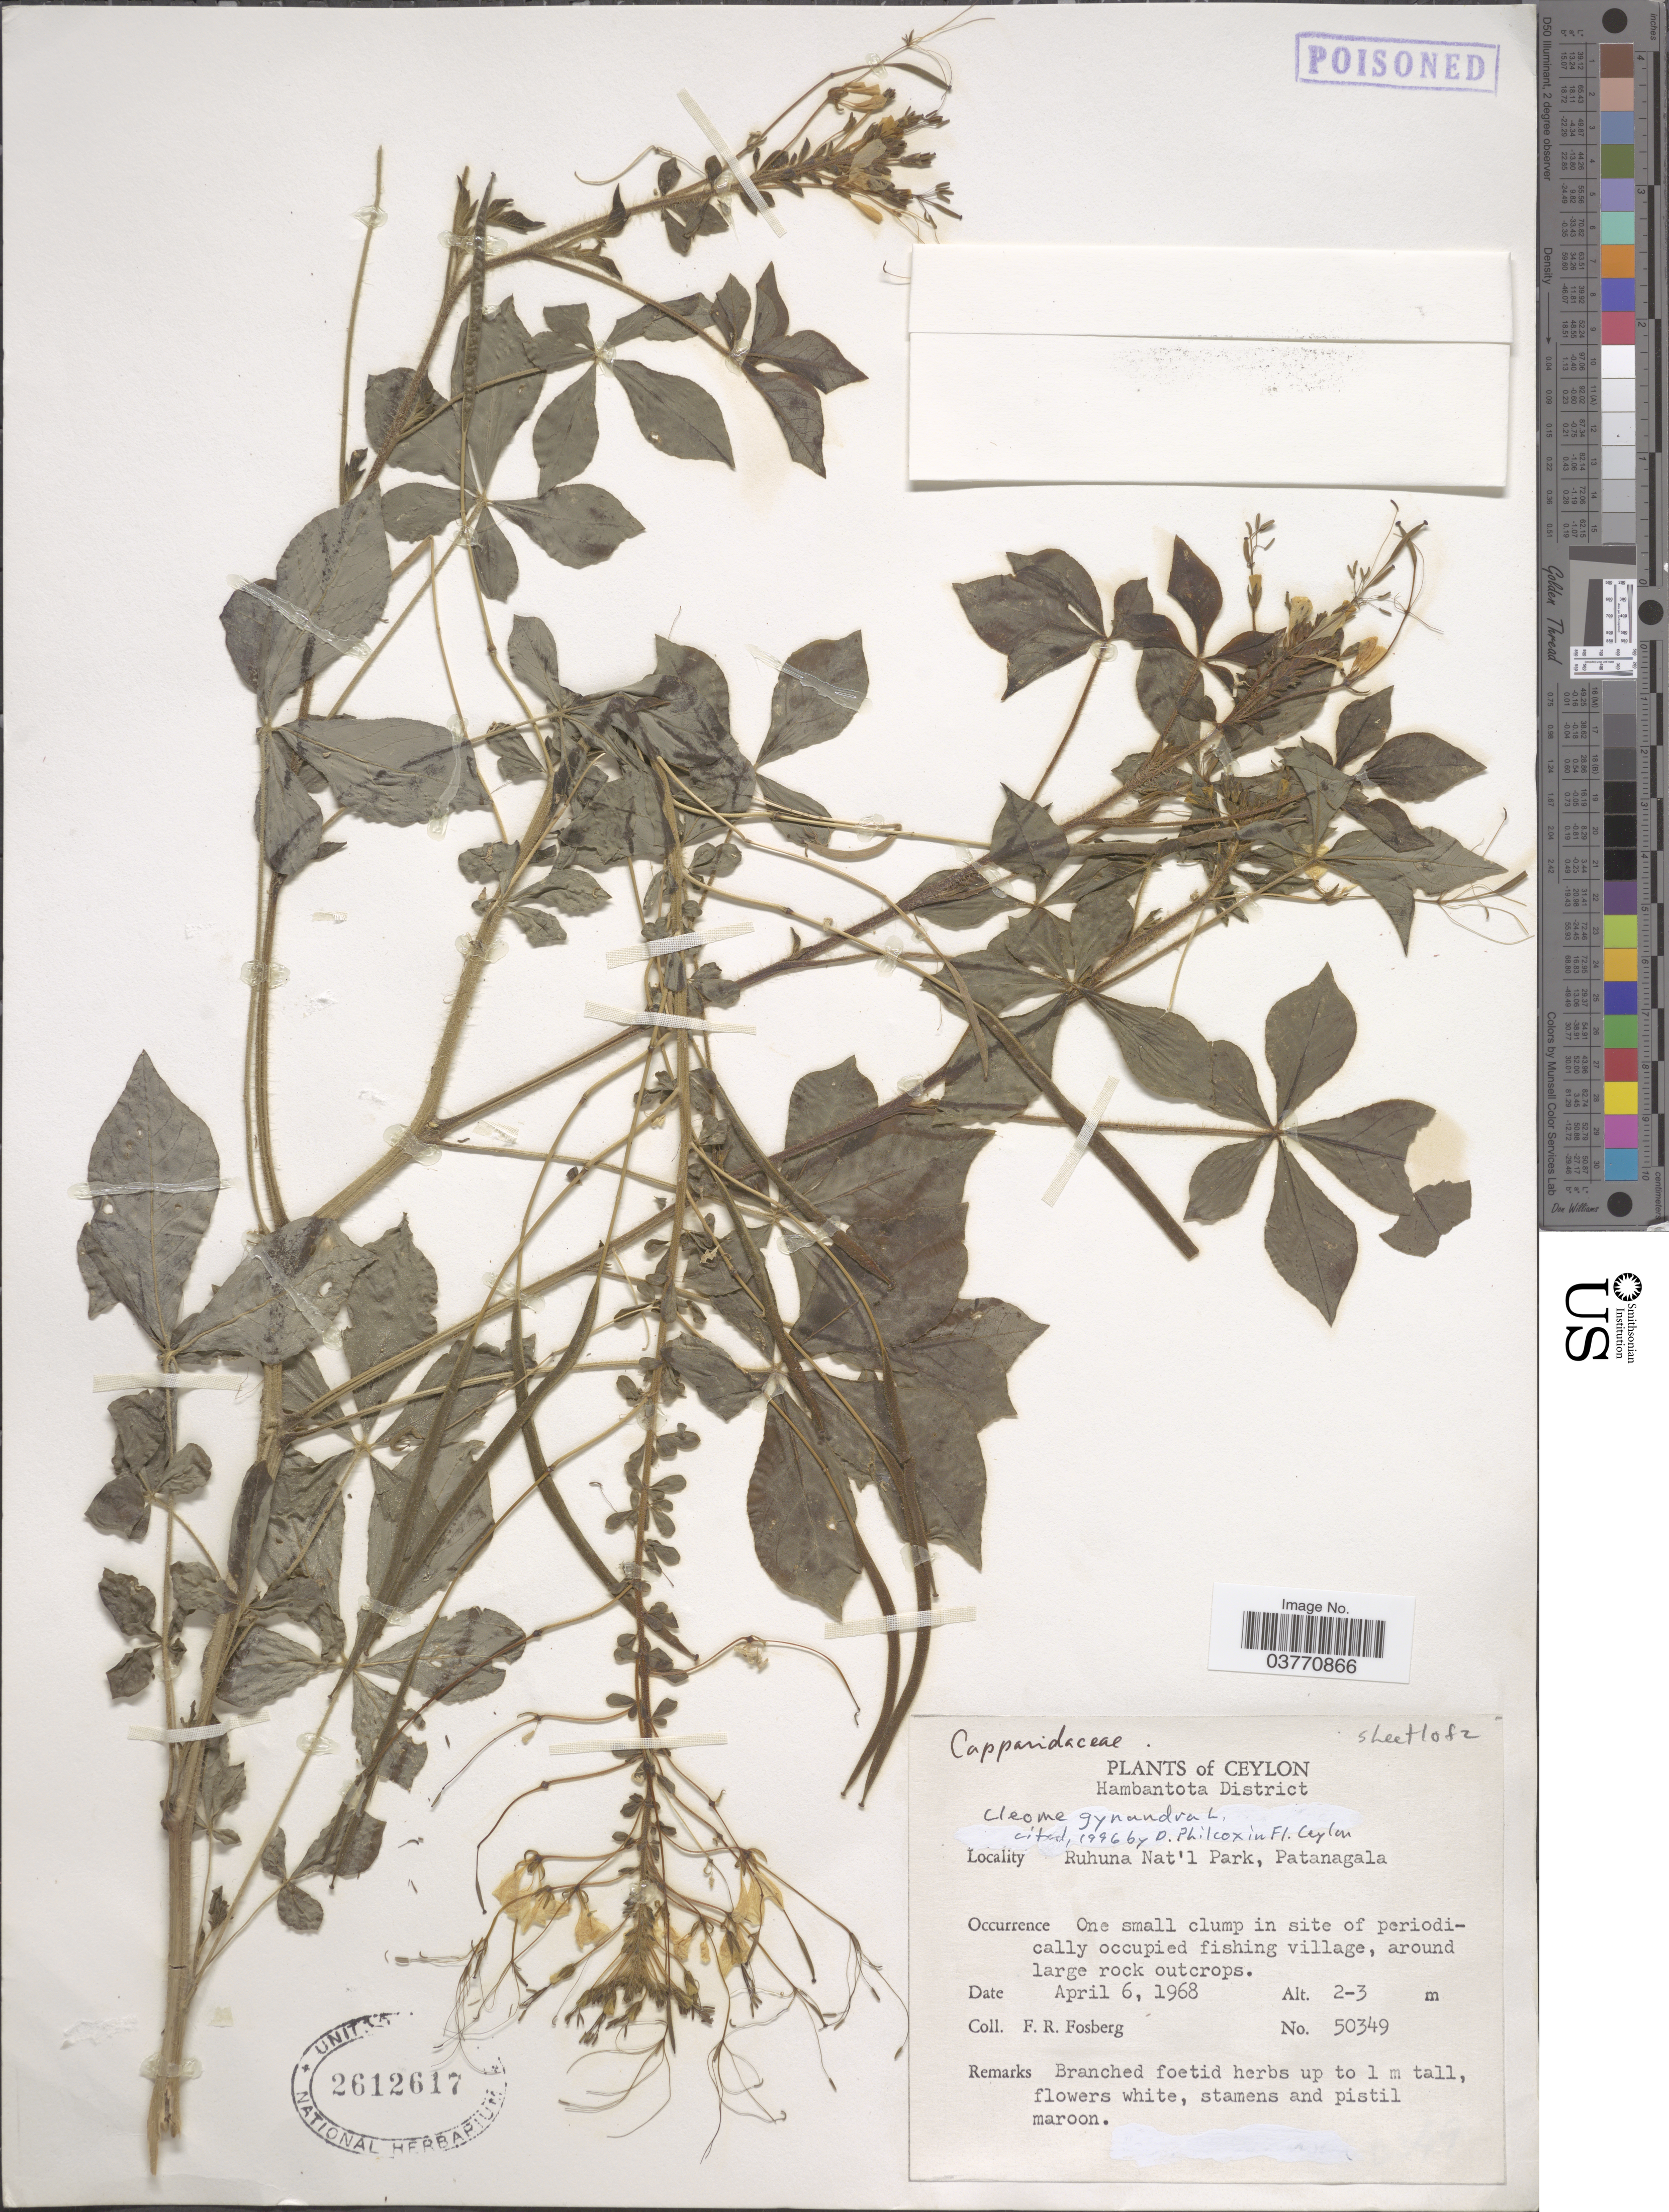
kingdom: Plantae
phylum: Tracheophyta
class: Magnoliopsida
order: Brassicales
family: Cleomaceae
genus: Gynandropsis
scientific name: Gynandropsis gynandra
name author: (L.) Briq.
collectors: F. R. Fosberg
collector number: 50349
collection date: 1968-04-06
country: Sri Lanka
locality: Ceylon. Hambantota District. Ruhuna Nat'l Park. Patanagala.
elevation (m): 2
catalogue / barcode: US 2612617